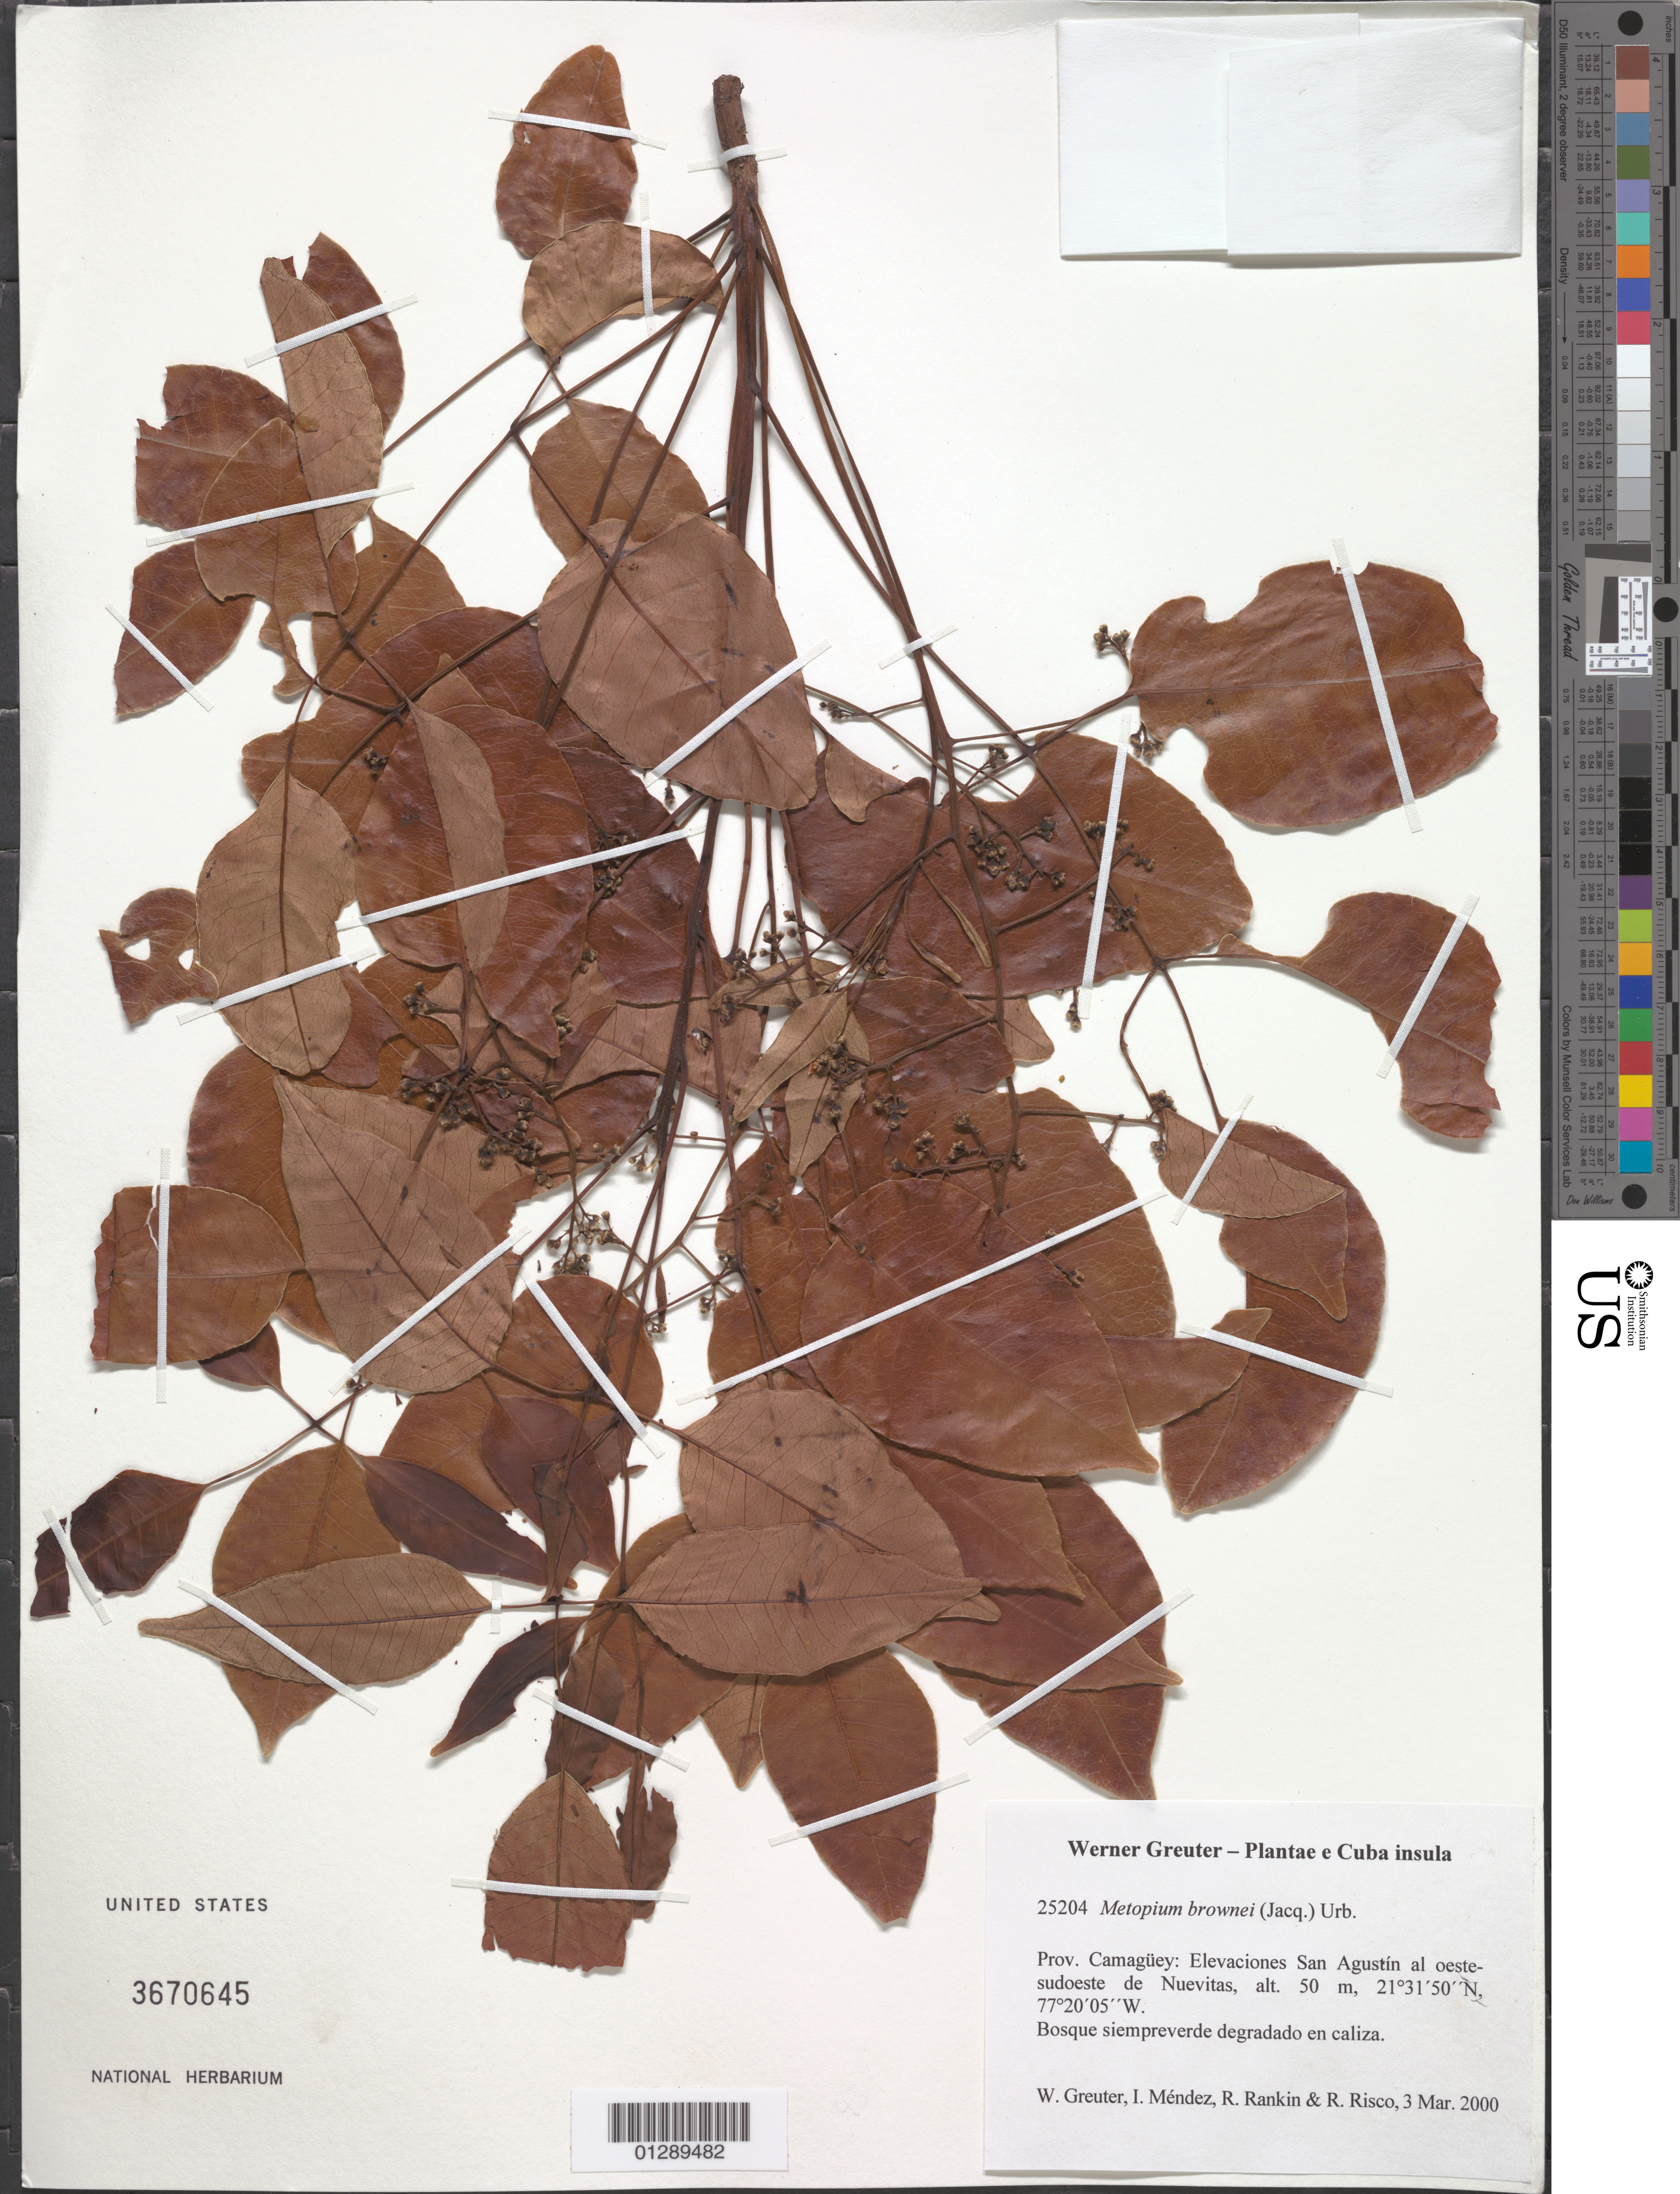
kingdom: Plantae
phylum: Tracheophyta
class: Magnoliopsida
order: Sapindales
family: Anacardiaceae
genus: Metopium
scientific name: Metopium brownei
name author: (Jacq.) Urb.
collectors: W. R. Greuter, I. Méndez, R. Rankin Rodriguez & R. Risco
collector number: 25204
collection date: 2000-03-03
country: Cuba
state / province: Camagüey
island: Cuba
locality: Elevaciones San Agustín al oeste-sudoeste de Nuevitas.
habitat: Bosque siempreverde degradado en caliza.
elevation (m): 50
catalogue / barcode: US 3670645